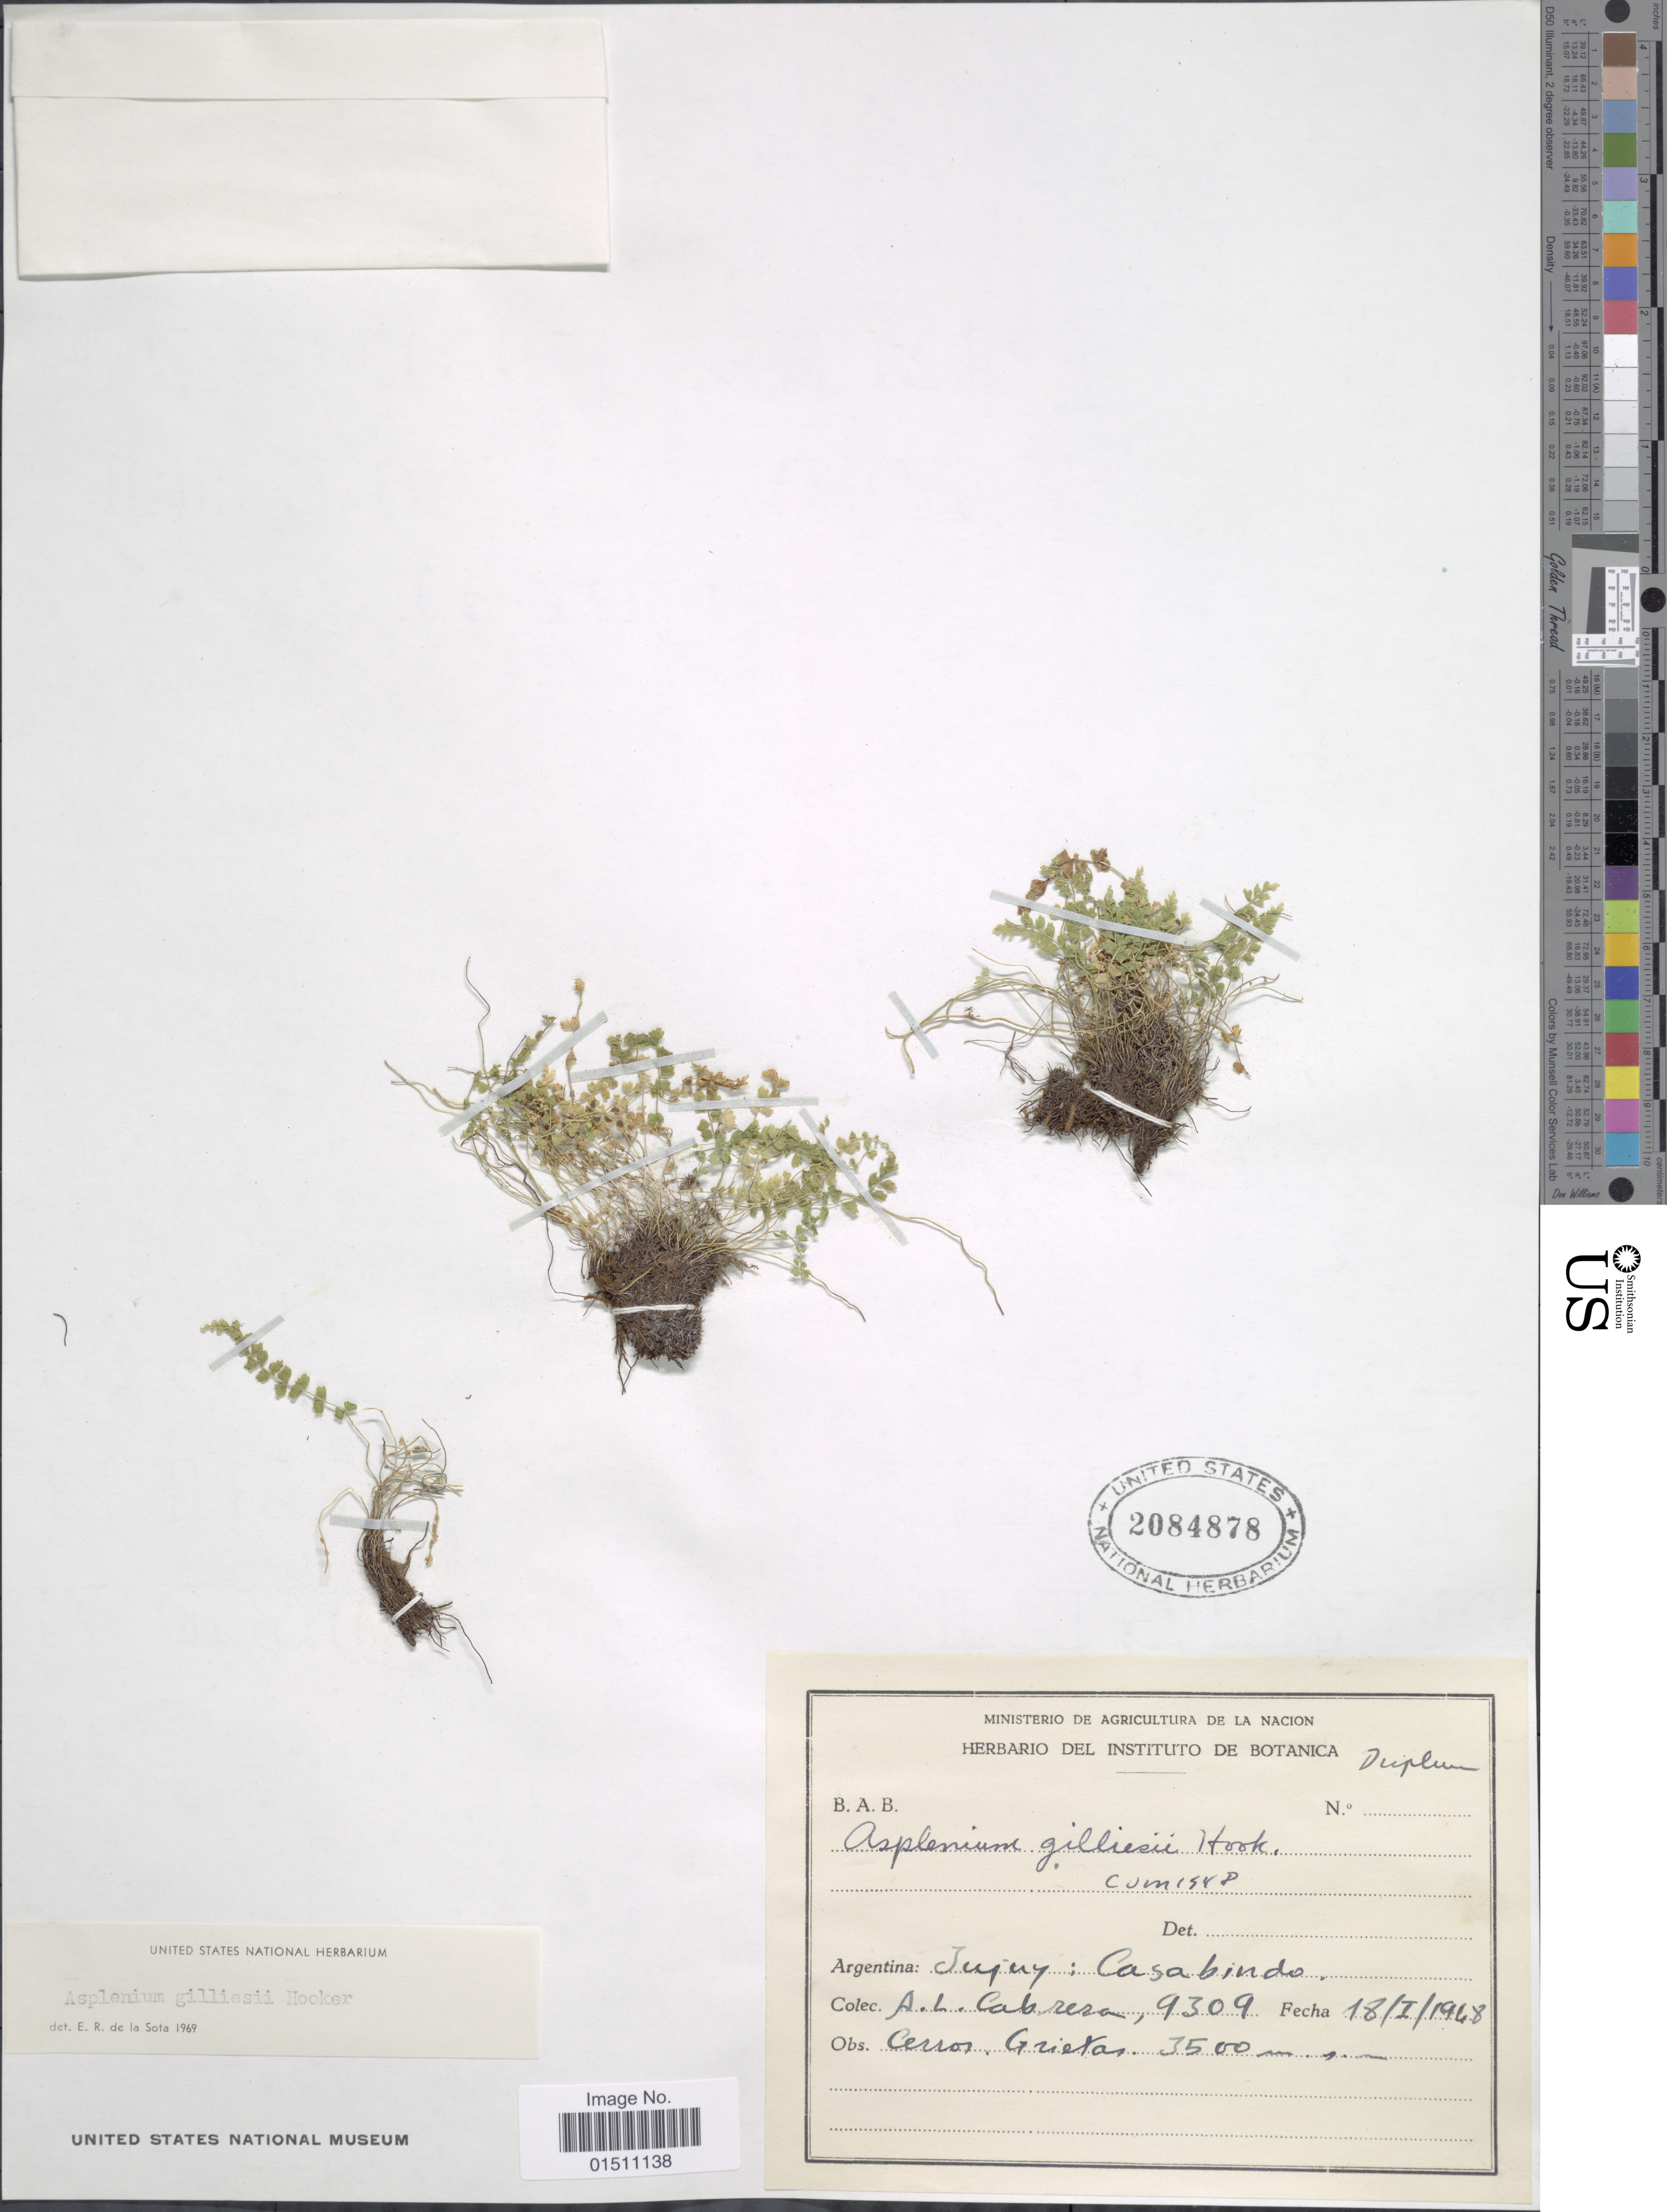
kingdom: Plantae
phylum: Tracheophyta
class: Polypodiopsida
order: Polypodiales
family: Aspleniaceae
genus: Asplenium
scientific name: Asplenium gilliesii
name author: Hook.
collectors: A. L. Cabrera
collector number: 9309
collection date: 1948-01-18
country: Argentina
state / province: Jujuy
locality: Argentina: Jujuy: Casabindo.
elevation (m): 3500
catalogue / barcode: US 2084878